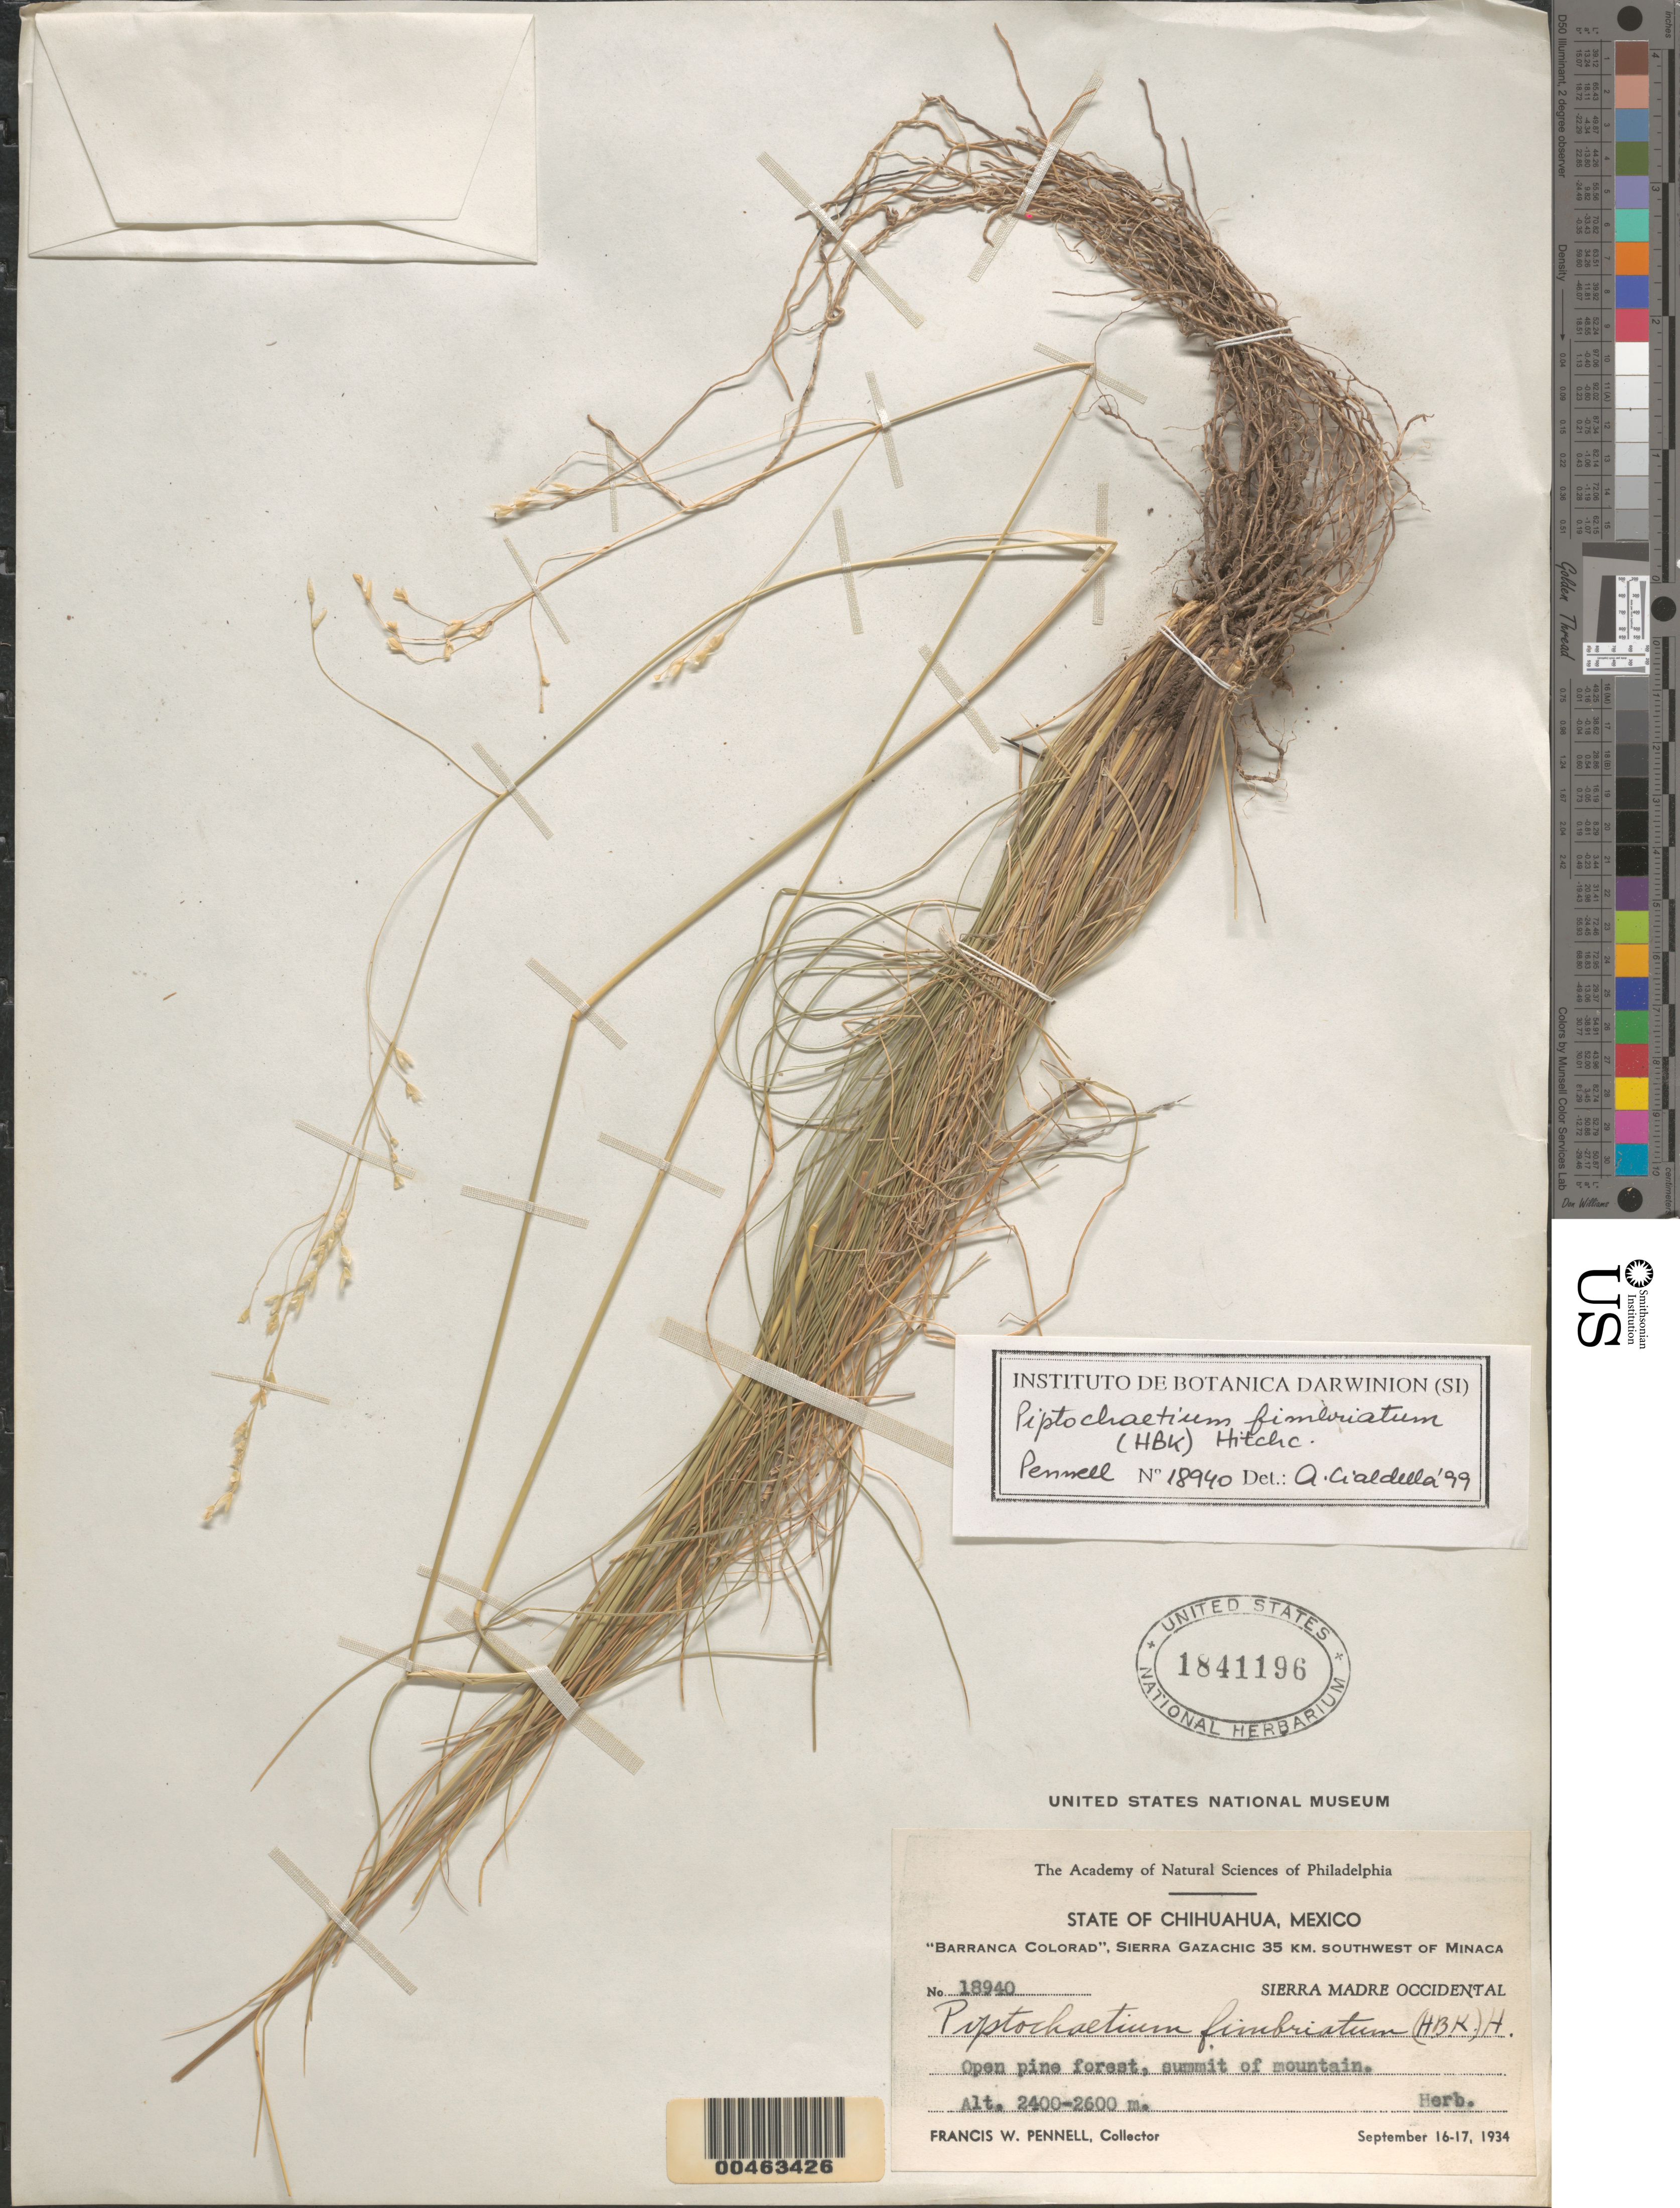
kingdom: Plantae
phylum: Tracheophyta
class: Liliopsida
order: Poales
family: Poaceae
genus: Piptochaetium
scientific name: Piptochaetium fimbriatum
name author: (Kunth) Hitchc.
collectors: F. W. Pennell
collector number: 18940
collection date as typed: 16 Sep 1934 to 17 Sep 1934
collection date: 1934-09-16/1934-09-17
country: Mexico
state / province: Chihuahua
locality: Barranca Colorad, Sierra Gazachic 35 km SW of Minaca, Sierra Madre Occidental, summit of mtn.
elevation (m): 2400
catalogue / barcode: US 1841196